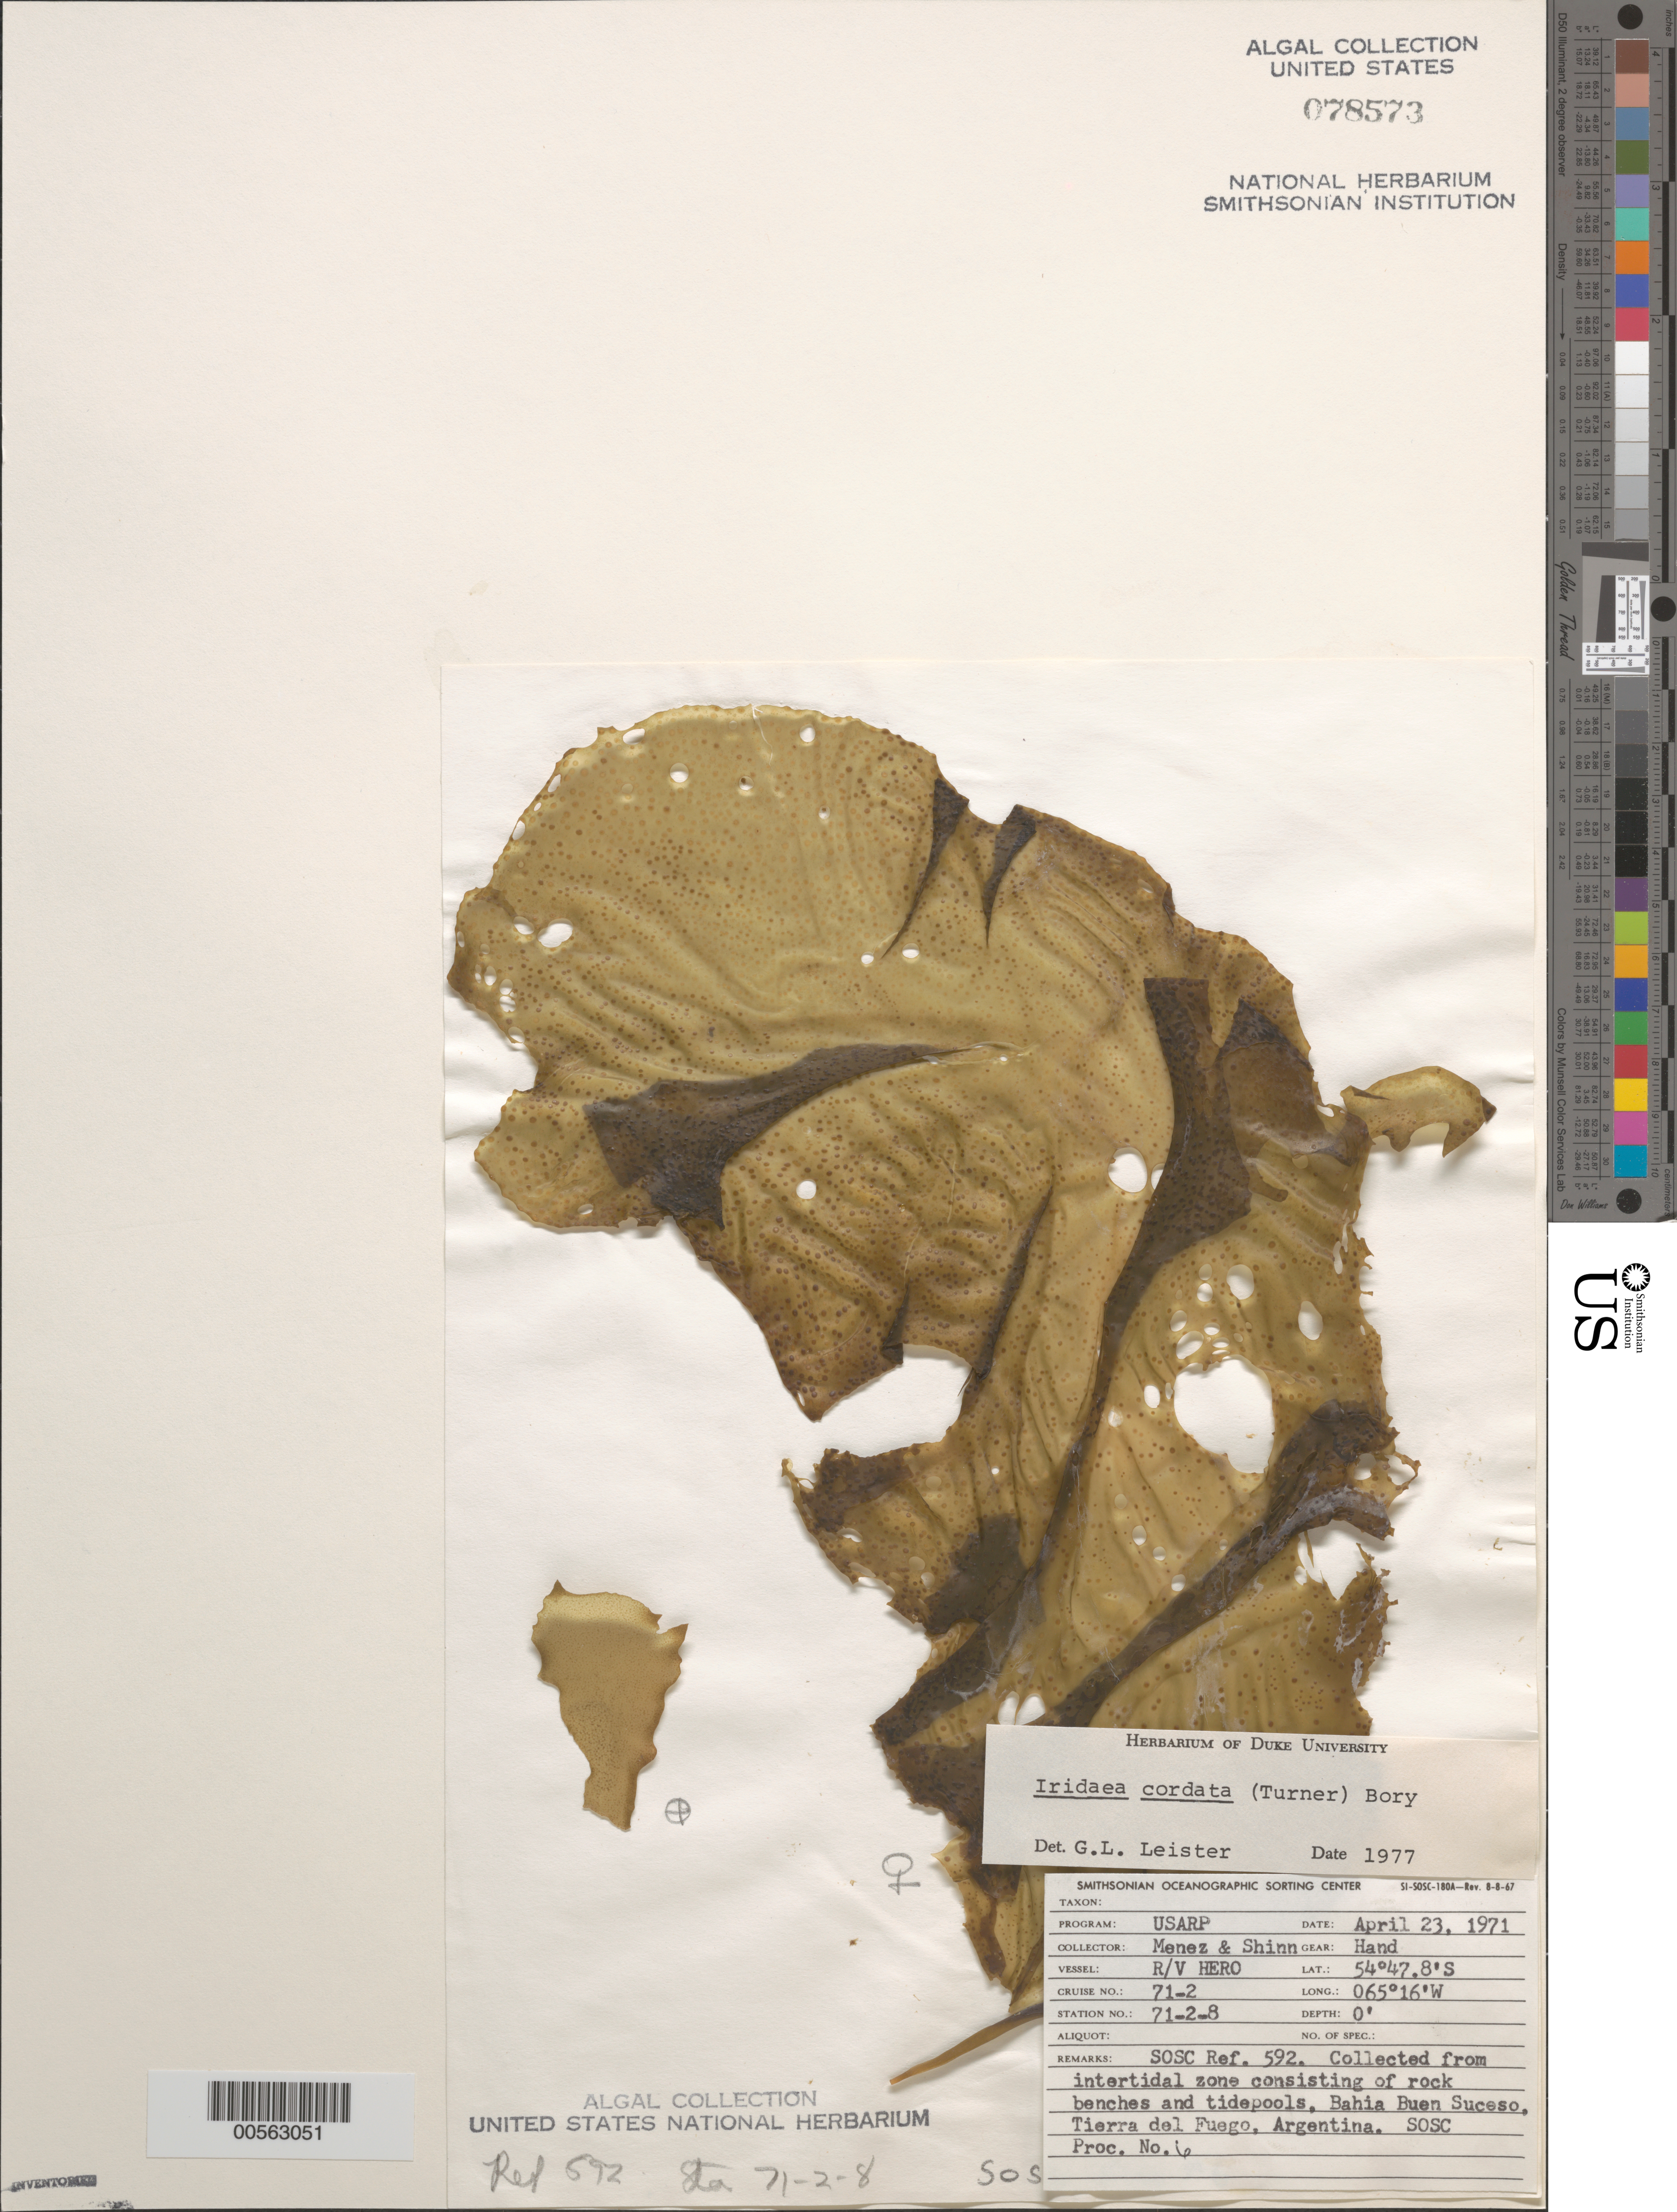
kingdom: Plantae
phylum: Rhodophyta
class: Florideophyceae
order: Gigartinales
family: Gigartinaceae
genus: Iridaea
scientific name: Iridaea cordata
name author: (Turner) Bory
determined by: Leister, G. L.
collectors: Meñez & -. Shinn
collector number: Station 71-2-8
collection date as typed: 23 Apr 1971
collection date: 1971-04-23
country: Argentina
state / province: Tierra del Fuego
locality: Bahia Buen Suceso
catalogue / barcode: US 78573